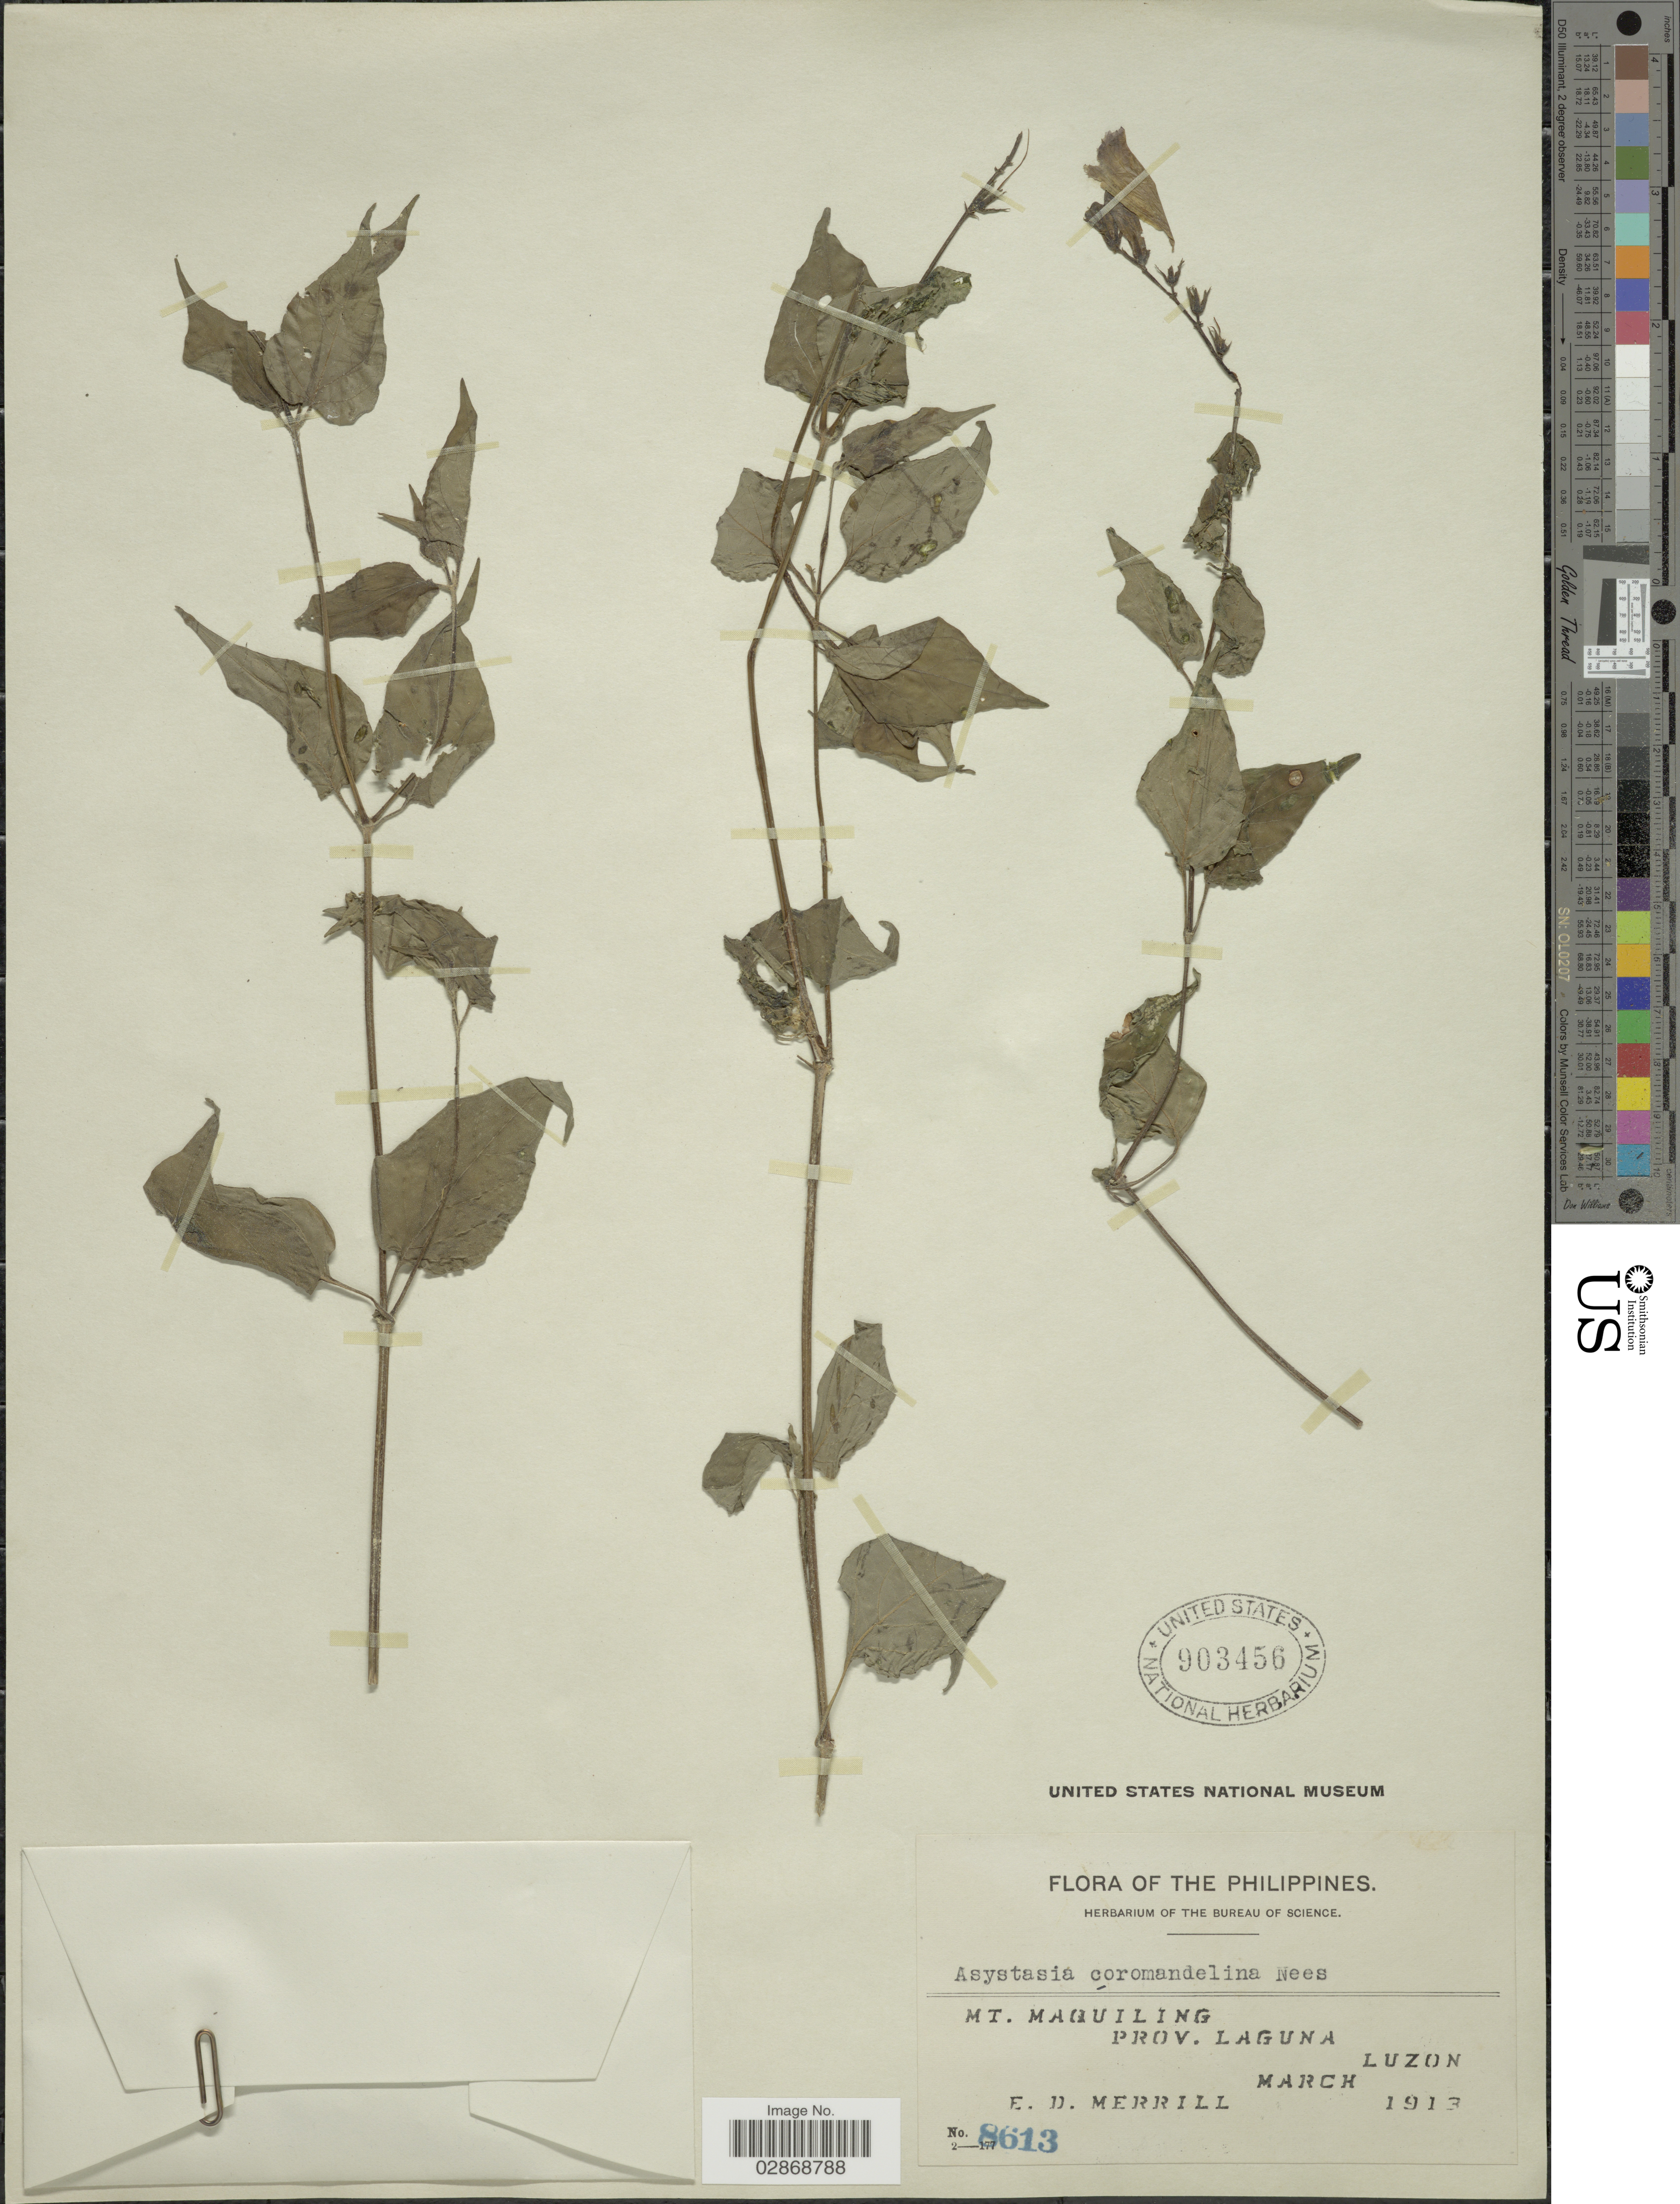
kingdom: Plantae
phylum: Tracheophyta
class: Magnoliopsida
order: Lamiales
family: Acanthaceae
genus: Asystasia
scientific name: Asystasia gangetica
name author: (L.) T. Anderson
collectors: E. D. Merrill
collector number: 8613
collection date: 1913-03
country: Philippines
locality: Mt. Maquiling. Prov. Laguna. Luzon.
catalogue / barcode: US 903456